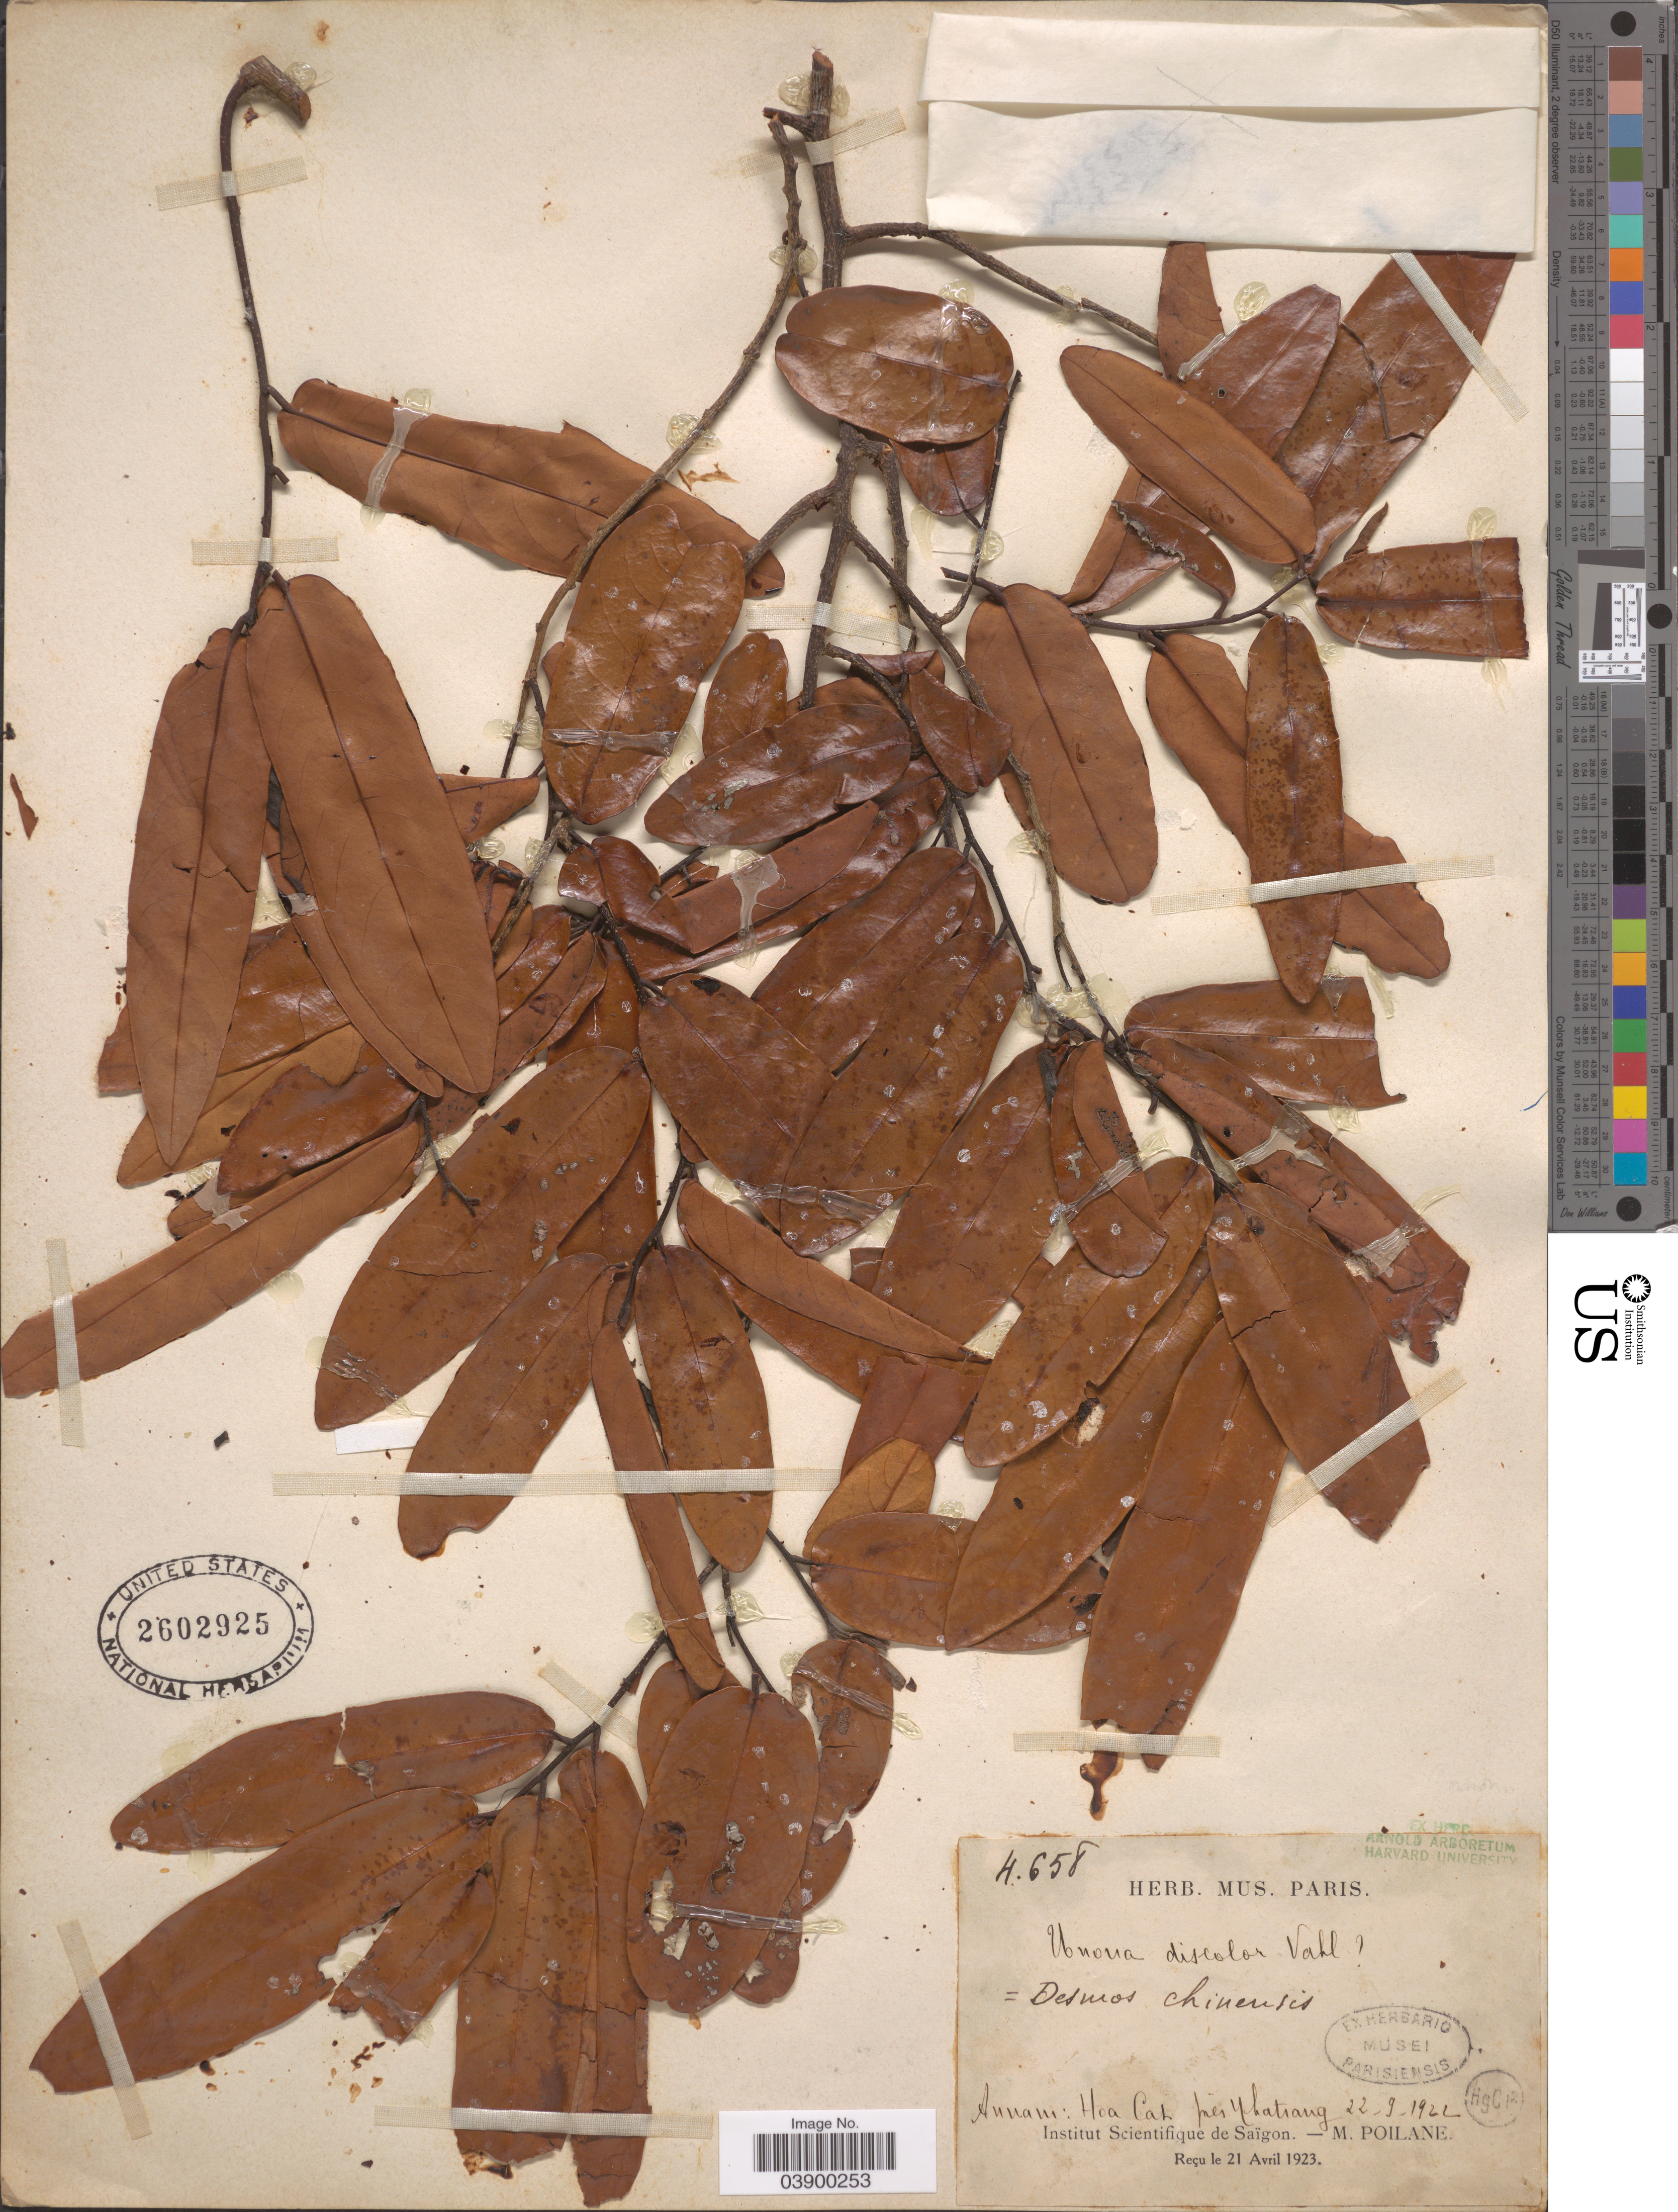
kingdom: Plantae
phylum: Tracheophyta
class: Magnoliopsida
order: Magnoliales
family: Annonaceae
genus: Desmos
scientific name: Desmos chinensis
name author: Lour.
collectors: M. Poilane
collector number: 4658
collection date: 1922-09-22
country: Vietnam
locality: Annam: Hoa Cat. près Yhatrang.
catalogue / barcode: US 2602925